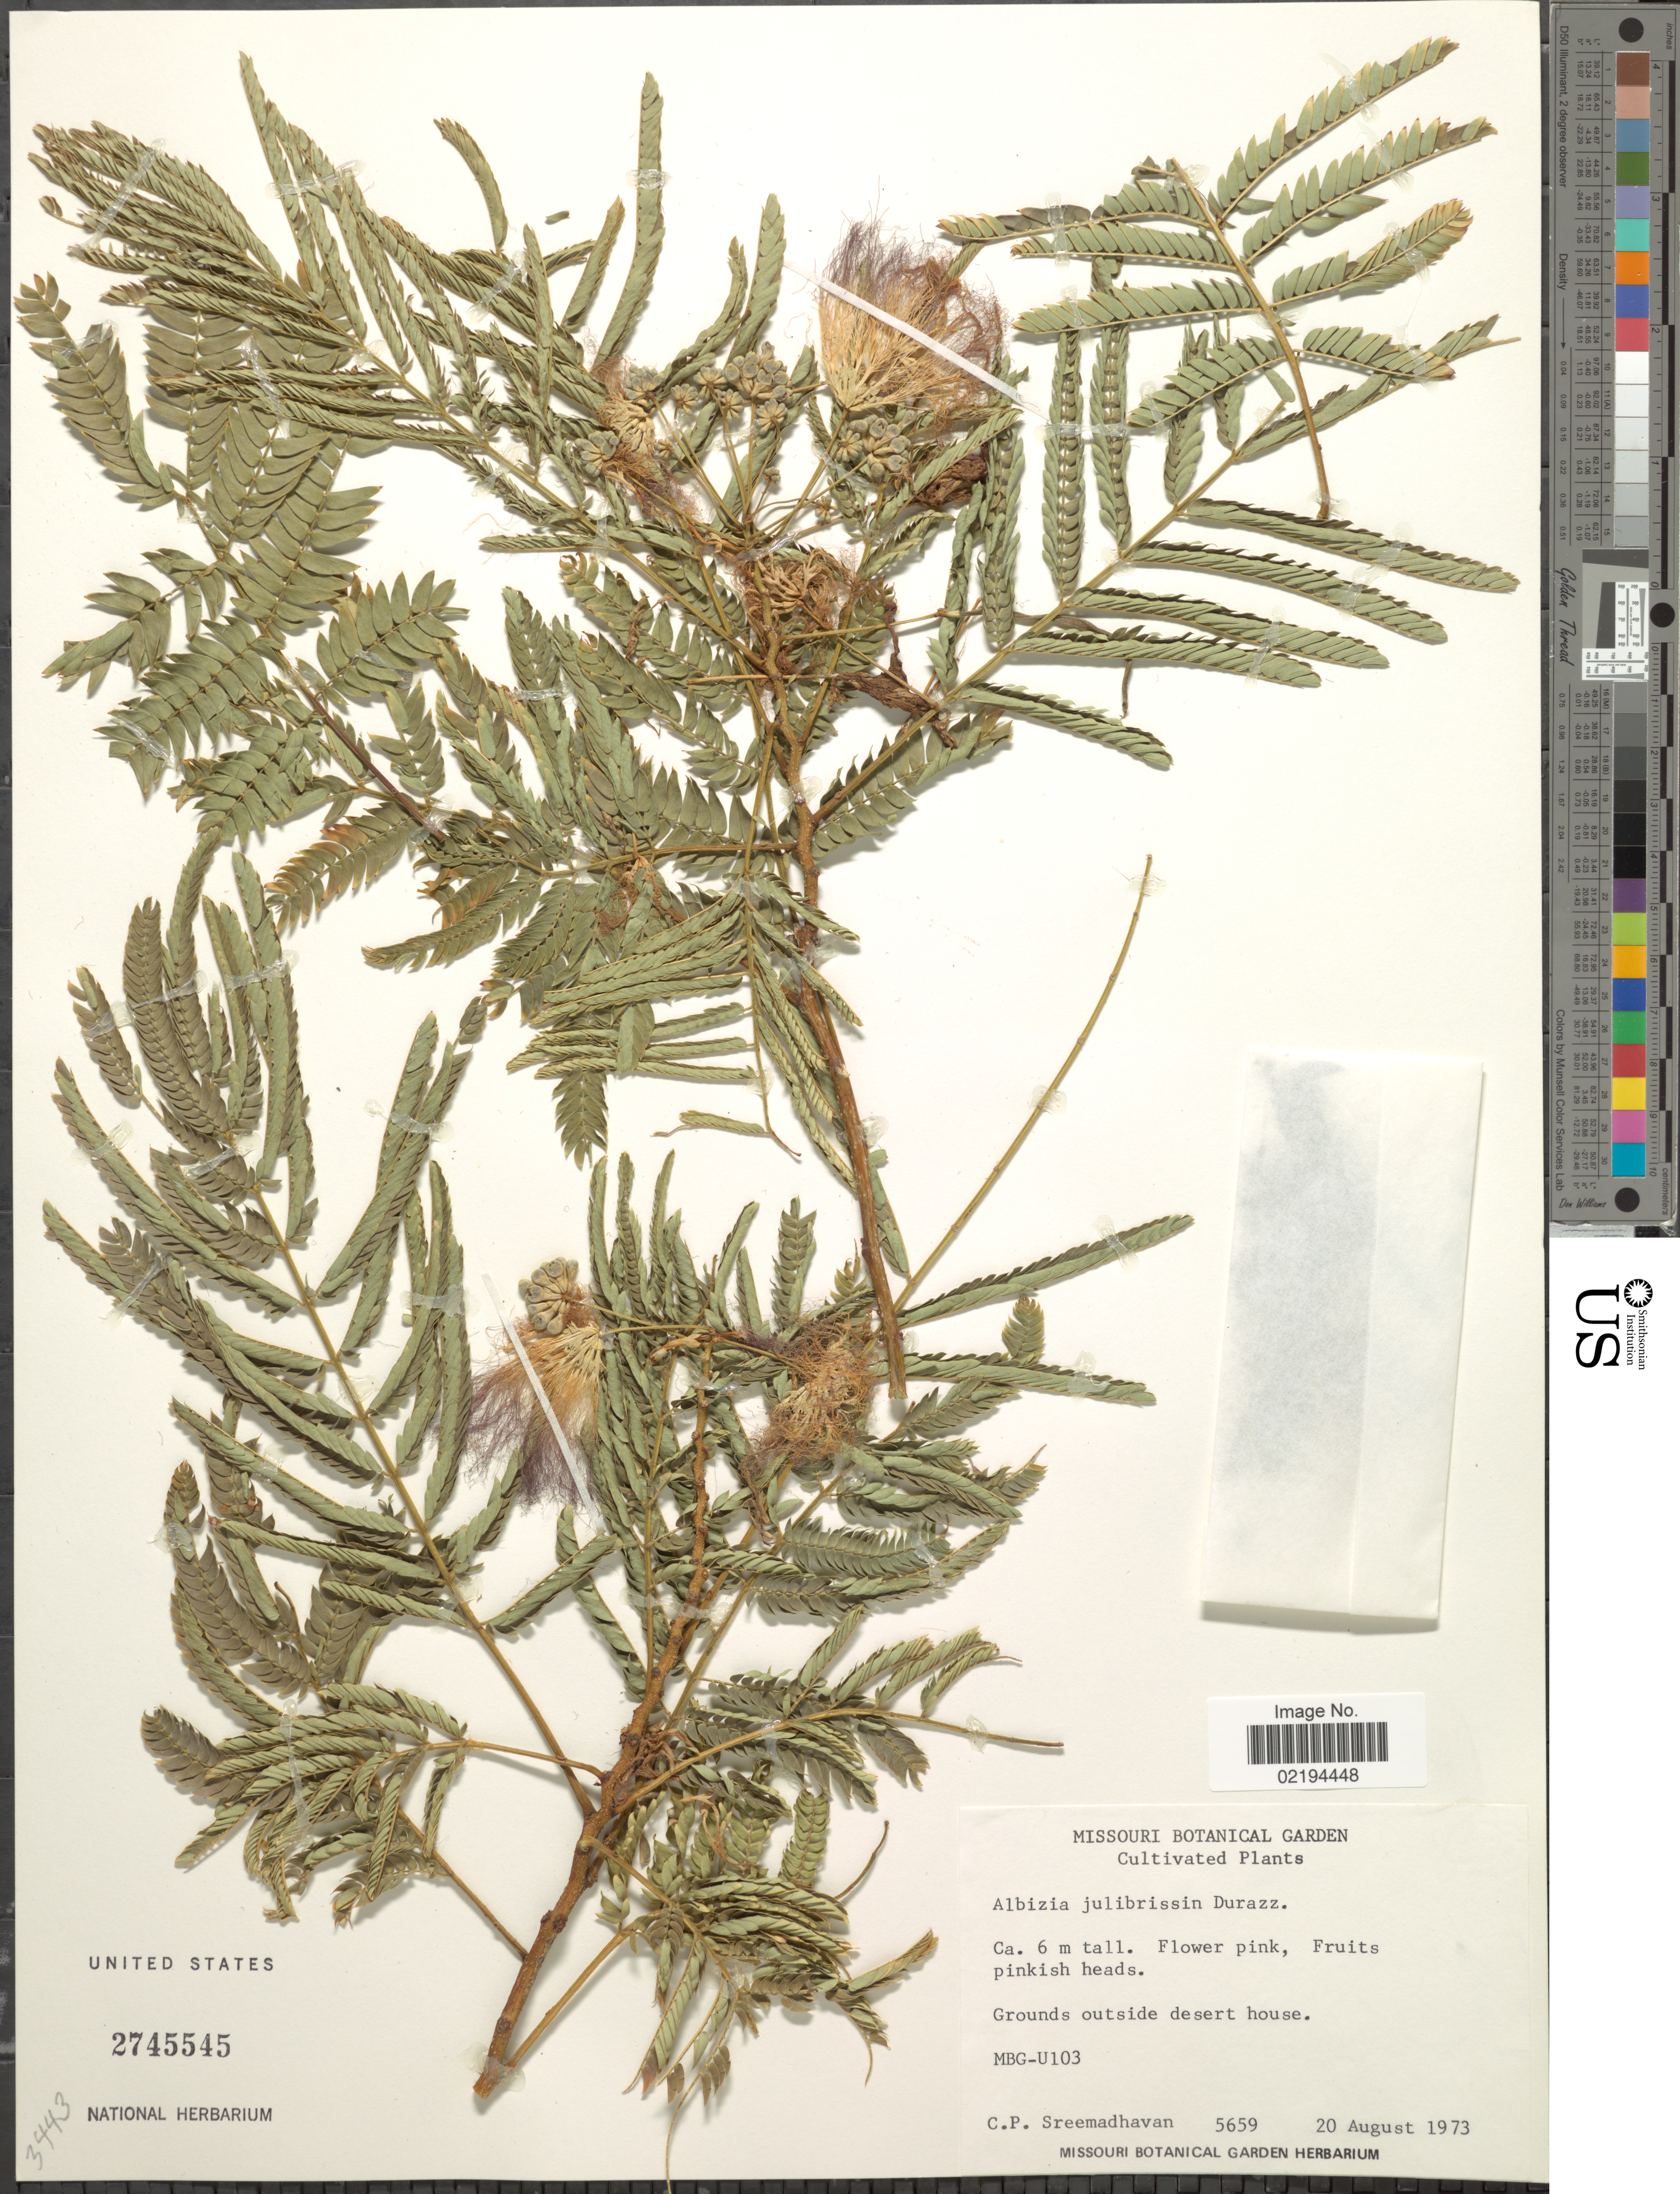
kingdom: Plantae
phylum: Tracheophyta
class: Magnoliopsida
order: Fabales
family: Fabaceae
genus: Albizia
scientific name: Albizia julibrissin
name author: Durazz.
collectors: C. Sreemadhavan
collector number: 5659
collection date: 1973-08-20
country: Vietnam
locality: Cultivated, Grounds outside desert house, MBG-U103.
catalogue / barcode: US 2745545